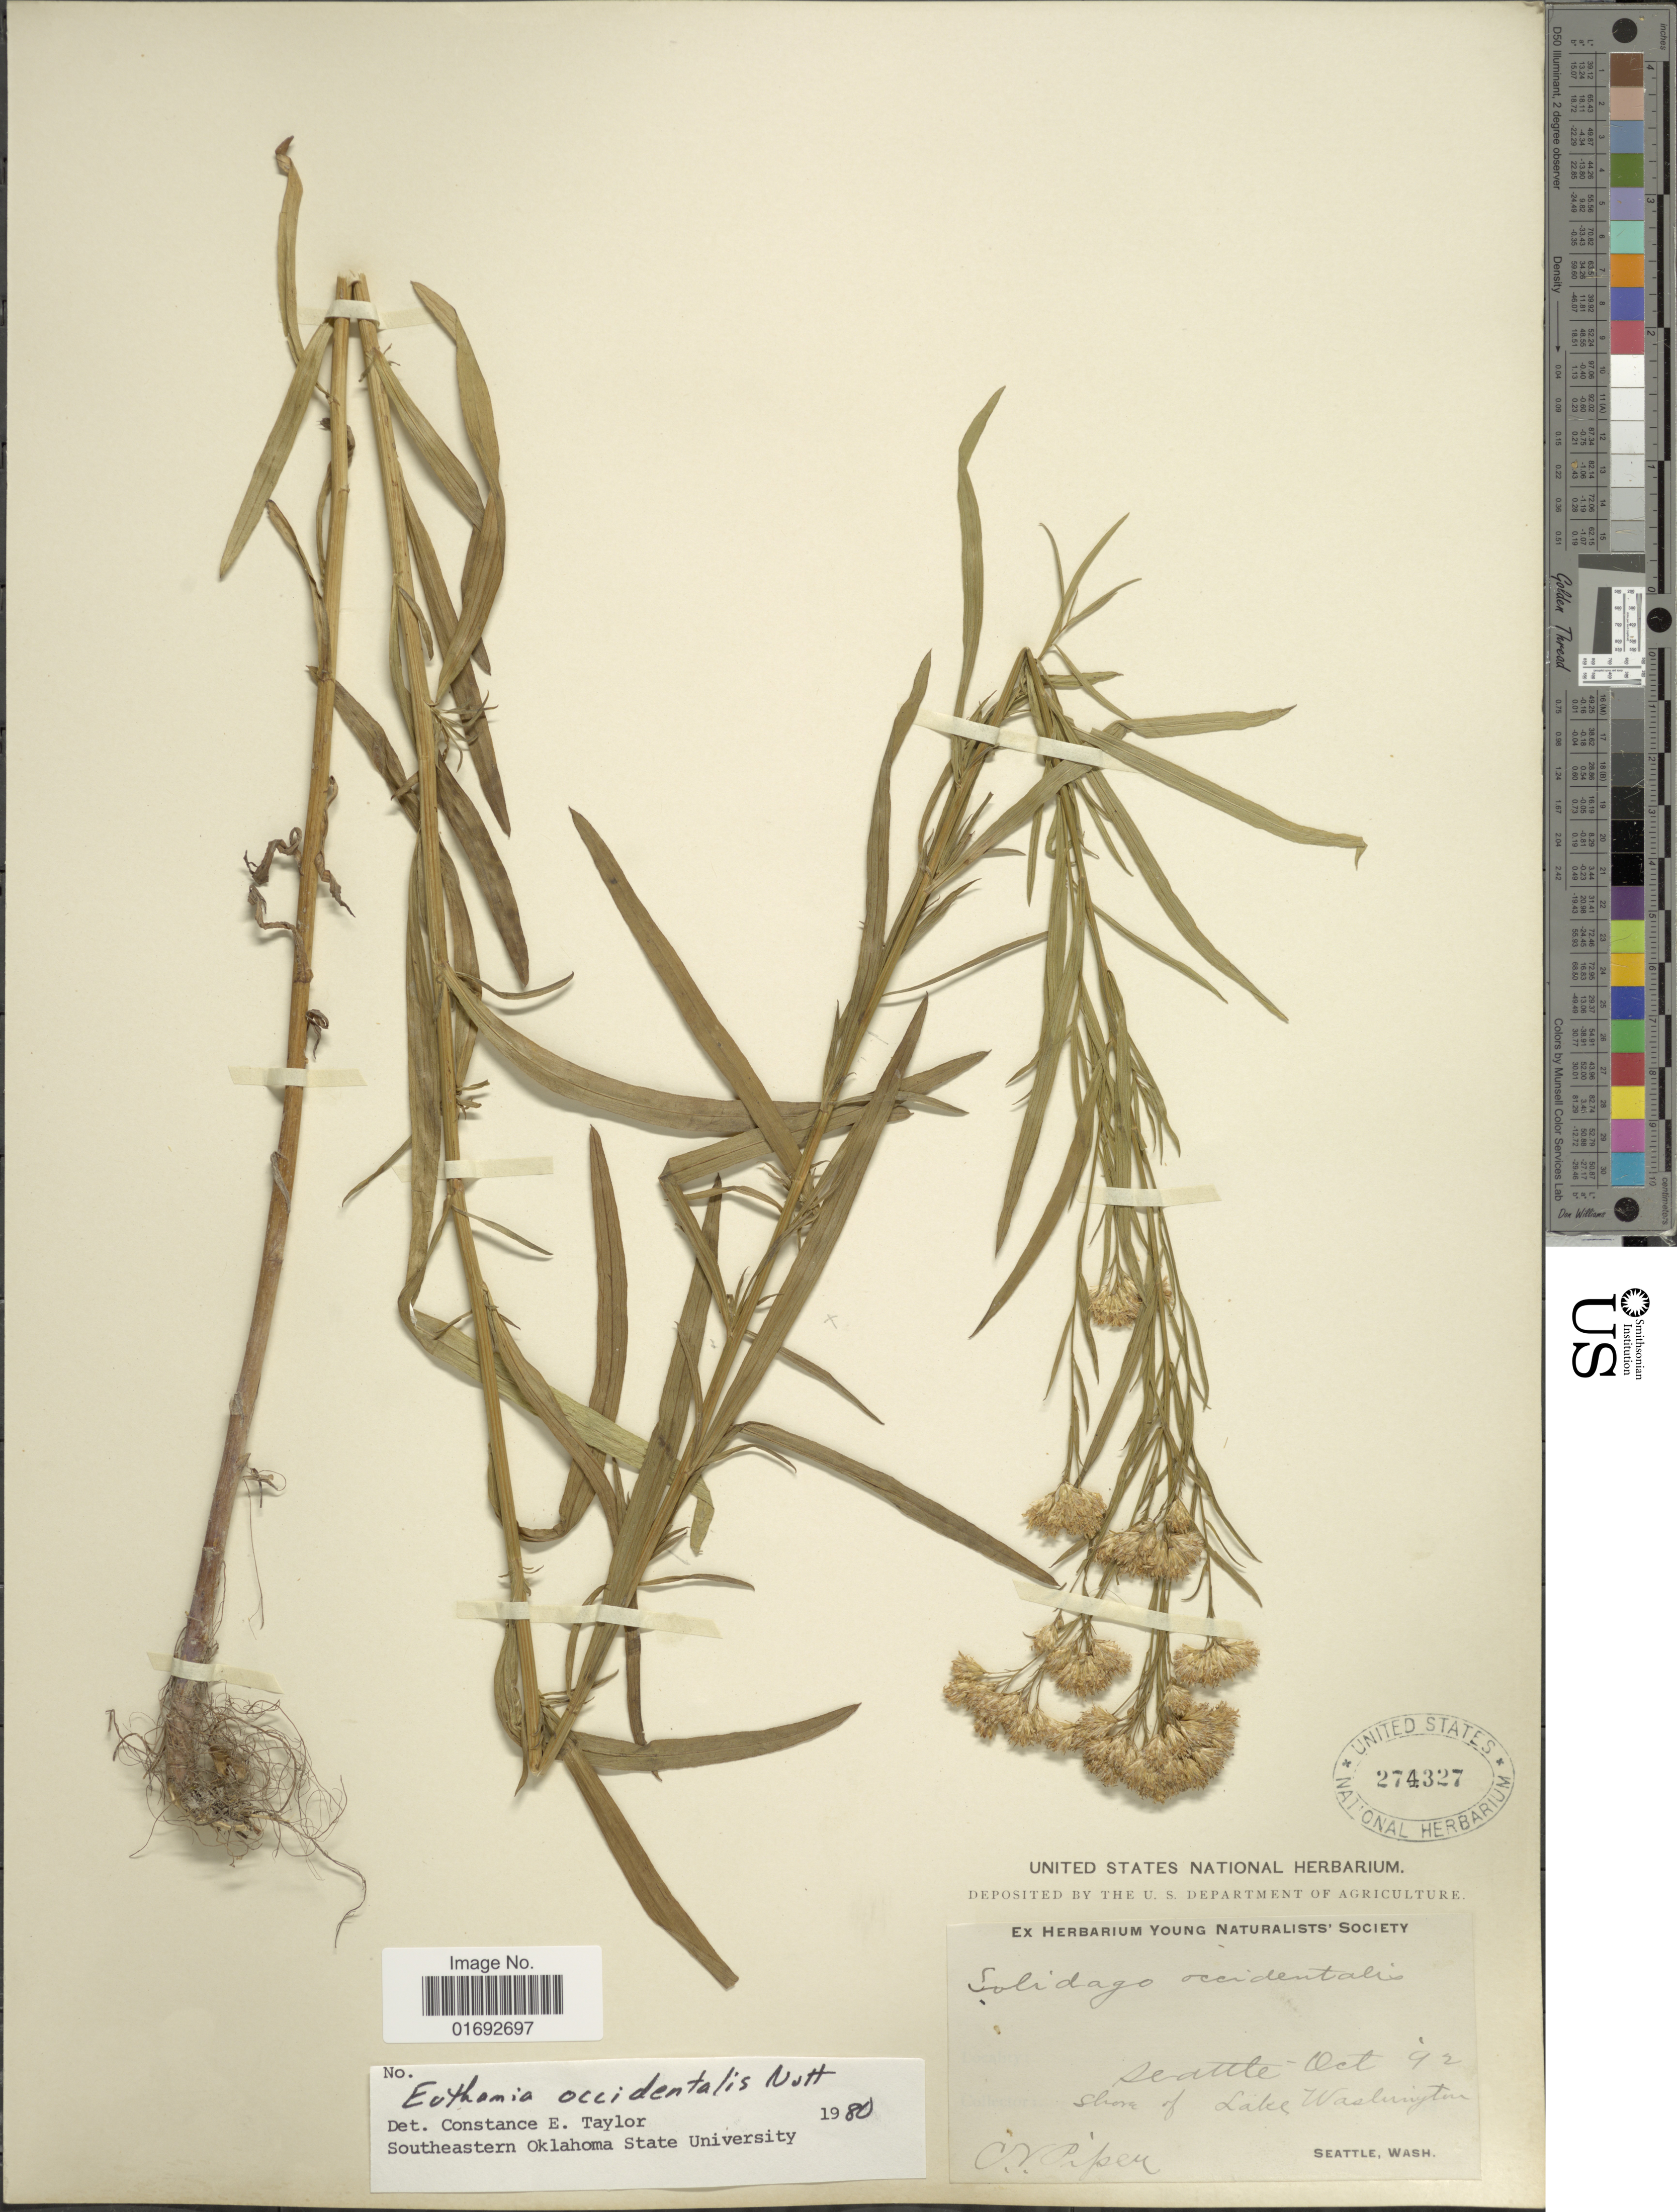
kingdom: Plantae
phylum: Tracheophyta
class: Magnoliopsida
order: Asterales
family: Asteraceae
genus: Euthamia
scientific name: Euthamia occidentalis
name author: Nutt.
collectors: C. V. Piper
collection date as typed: Transcribed d/m/y: /10/92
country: United States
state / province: Washington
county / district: King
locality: Seattle, shore of Lake Washington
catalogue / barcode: US 274327